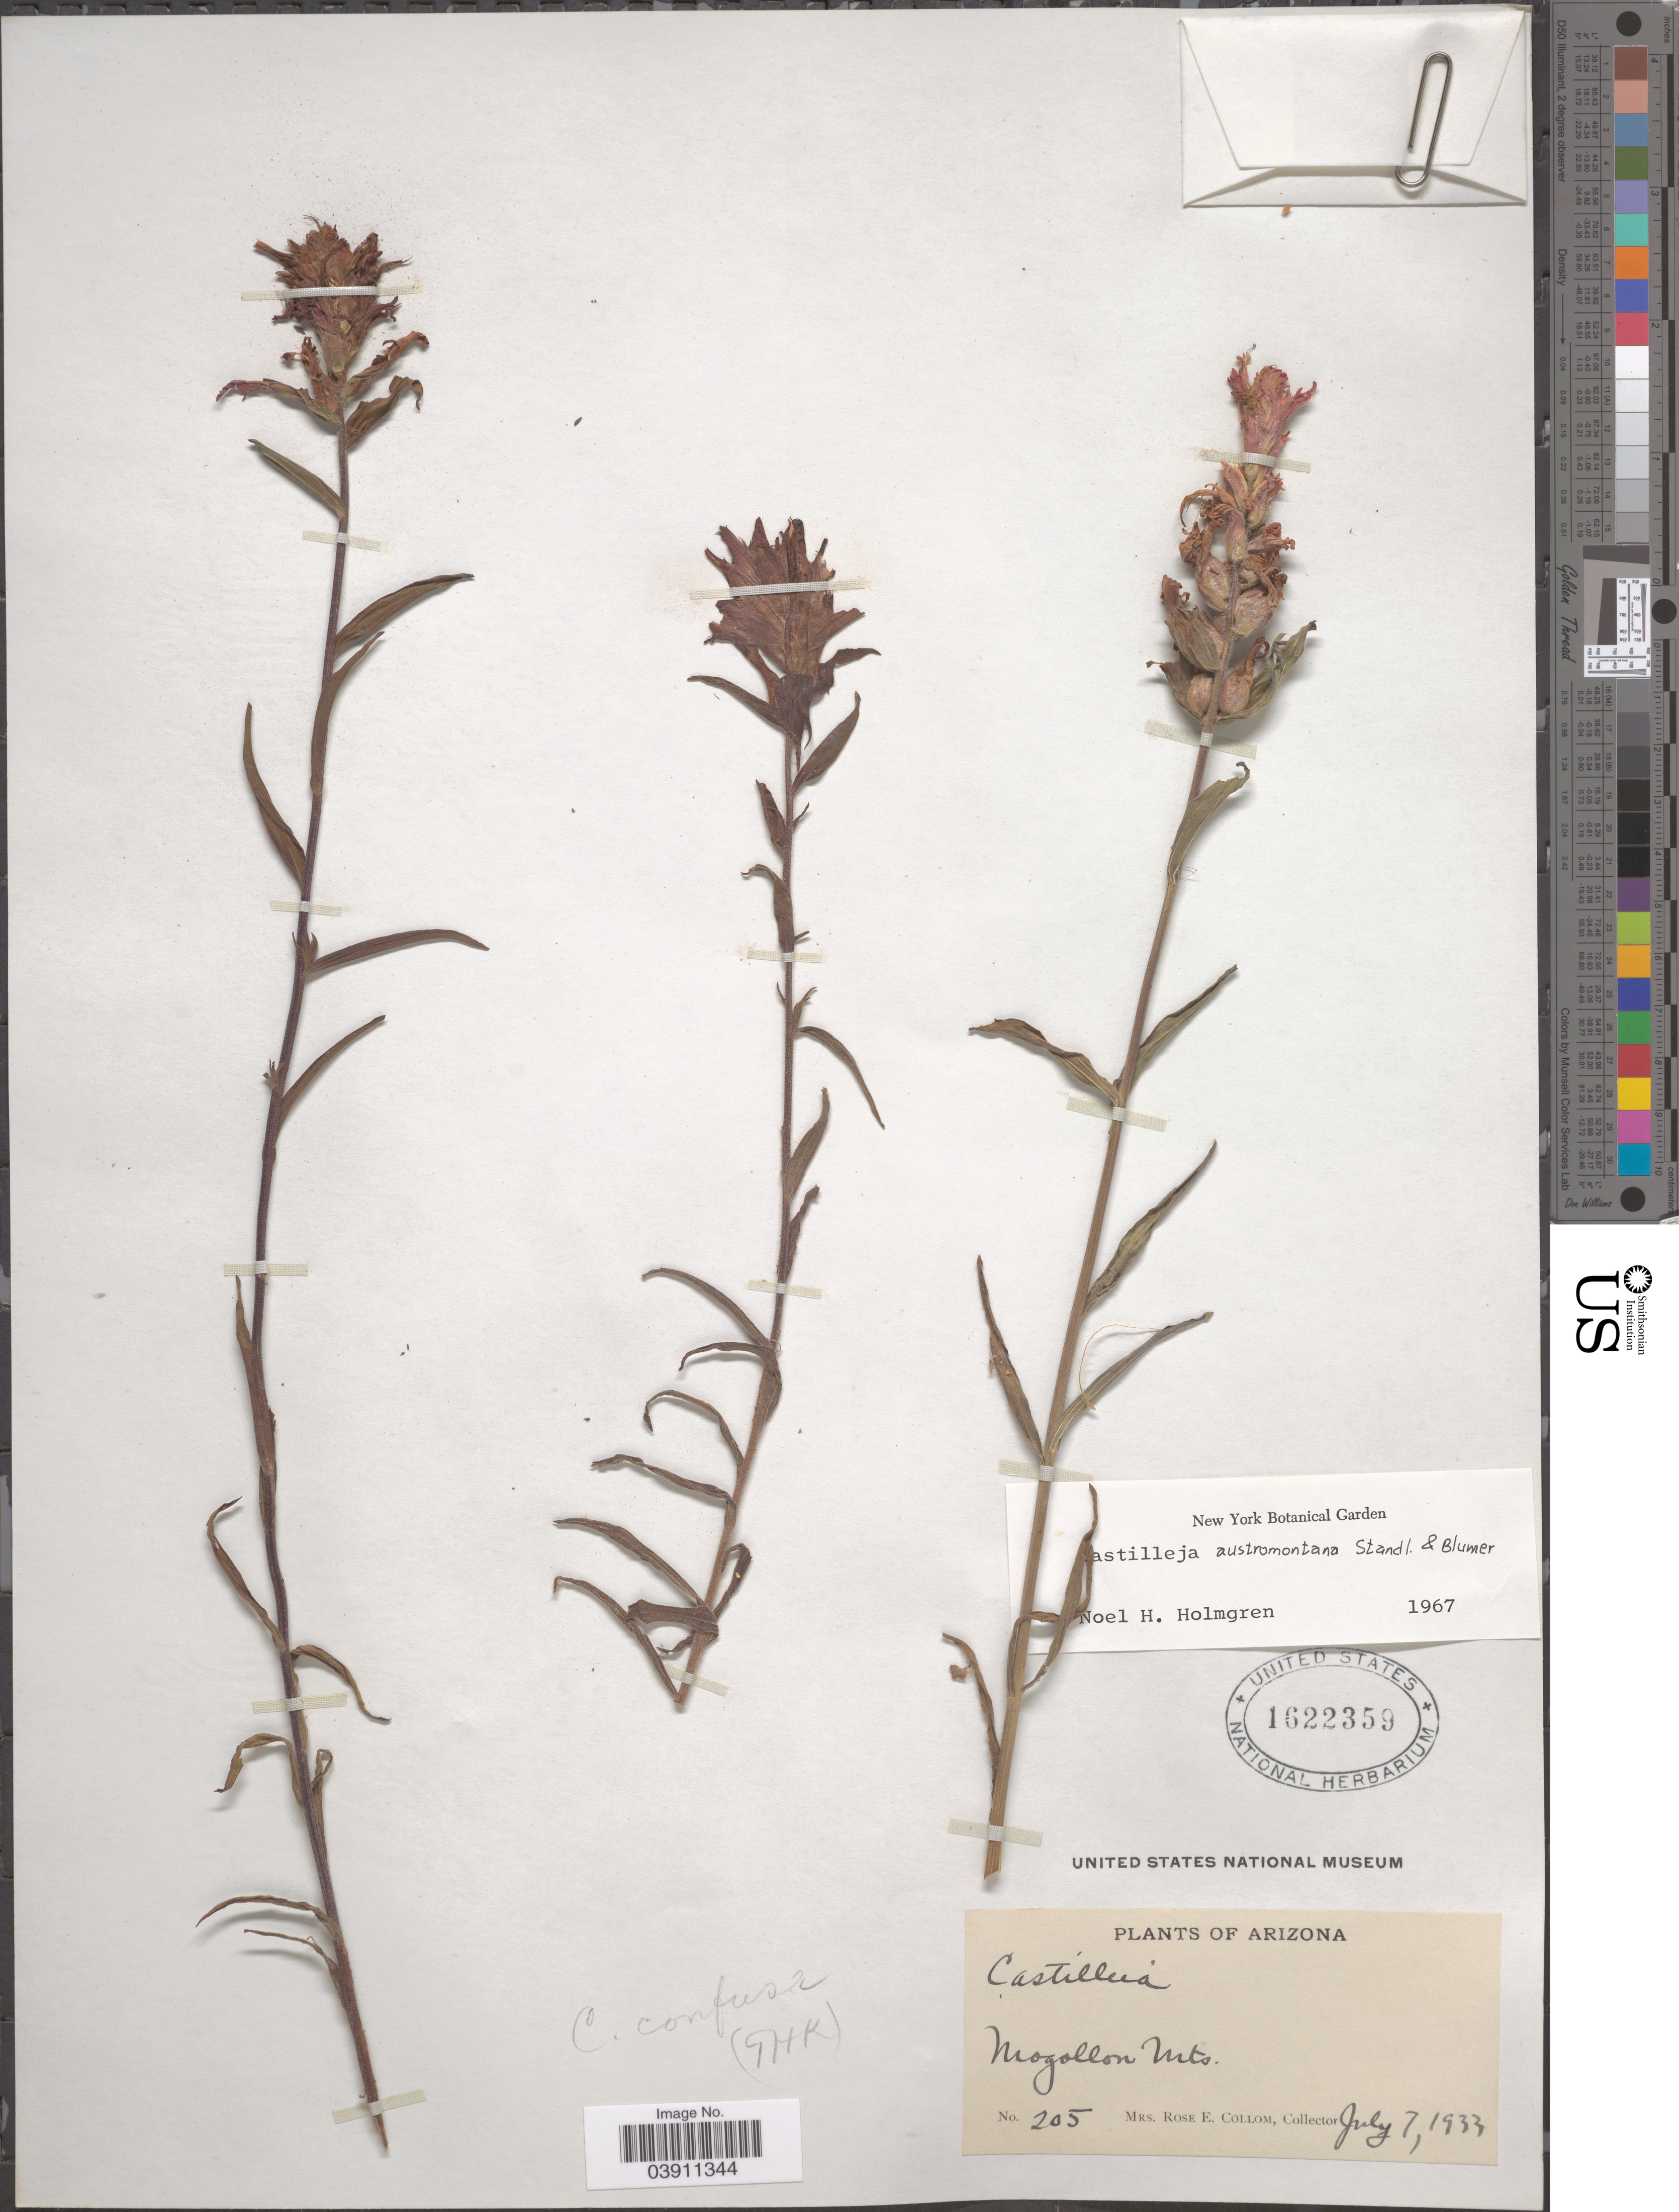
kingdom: Plantae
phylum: Tracheophyta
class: Magnoliopsida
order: Lamiales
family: Orobanchaceae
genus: Castilleja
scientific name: Castilleja austromontana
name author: Standl. & Blumer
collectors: R. E. Collom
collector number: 205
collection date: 1933-07-07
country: United States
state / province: Arizona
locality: Mogollon Mts.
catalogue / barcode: US 1622359